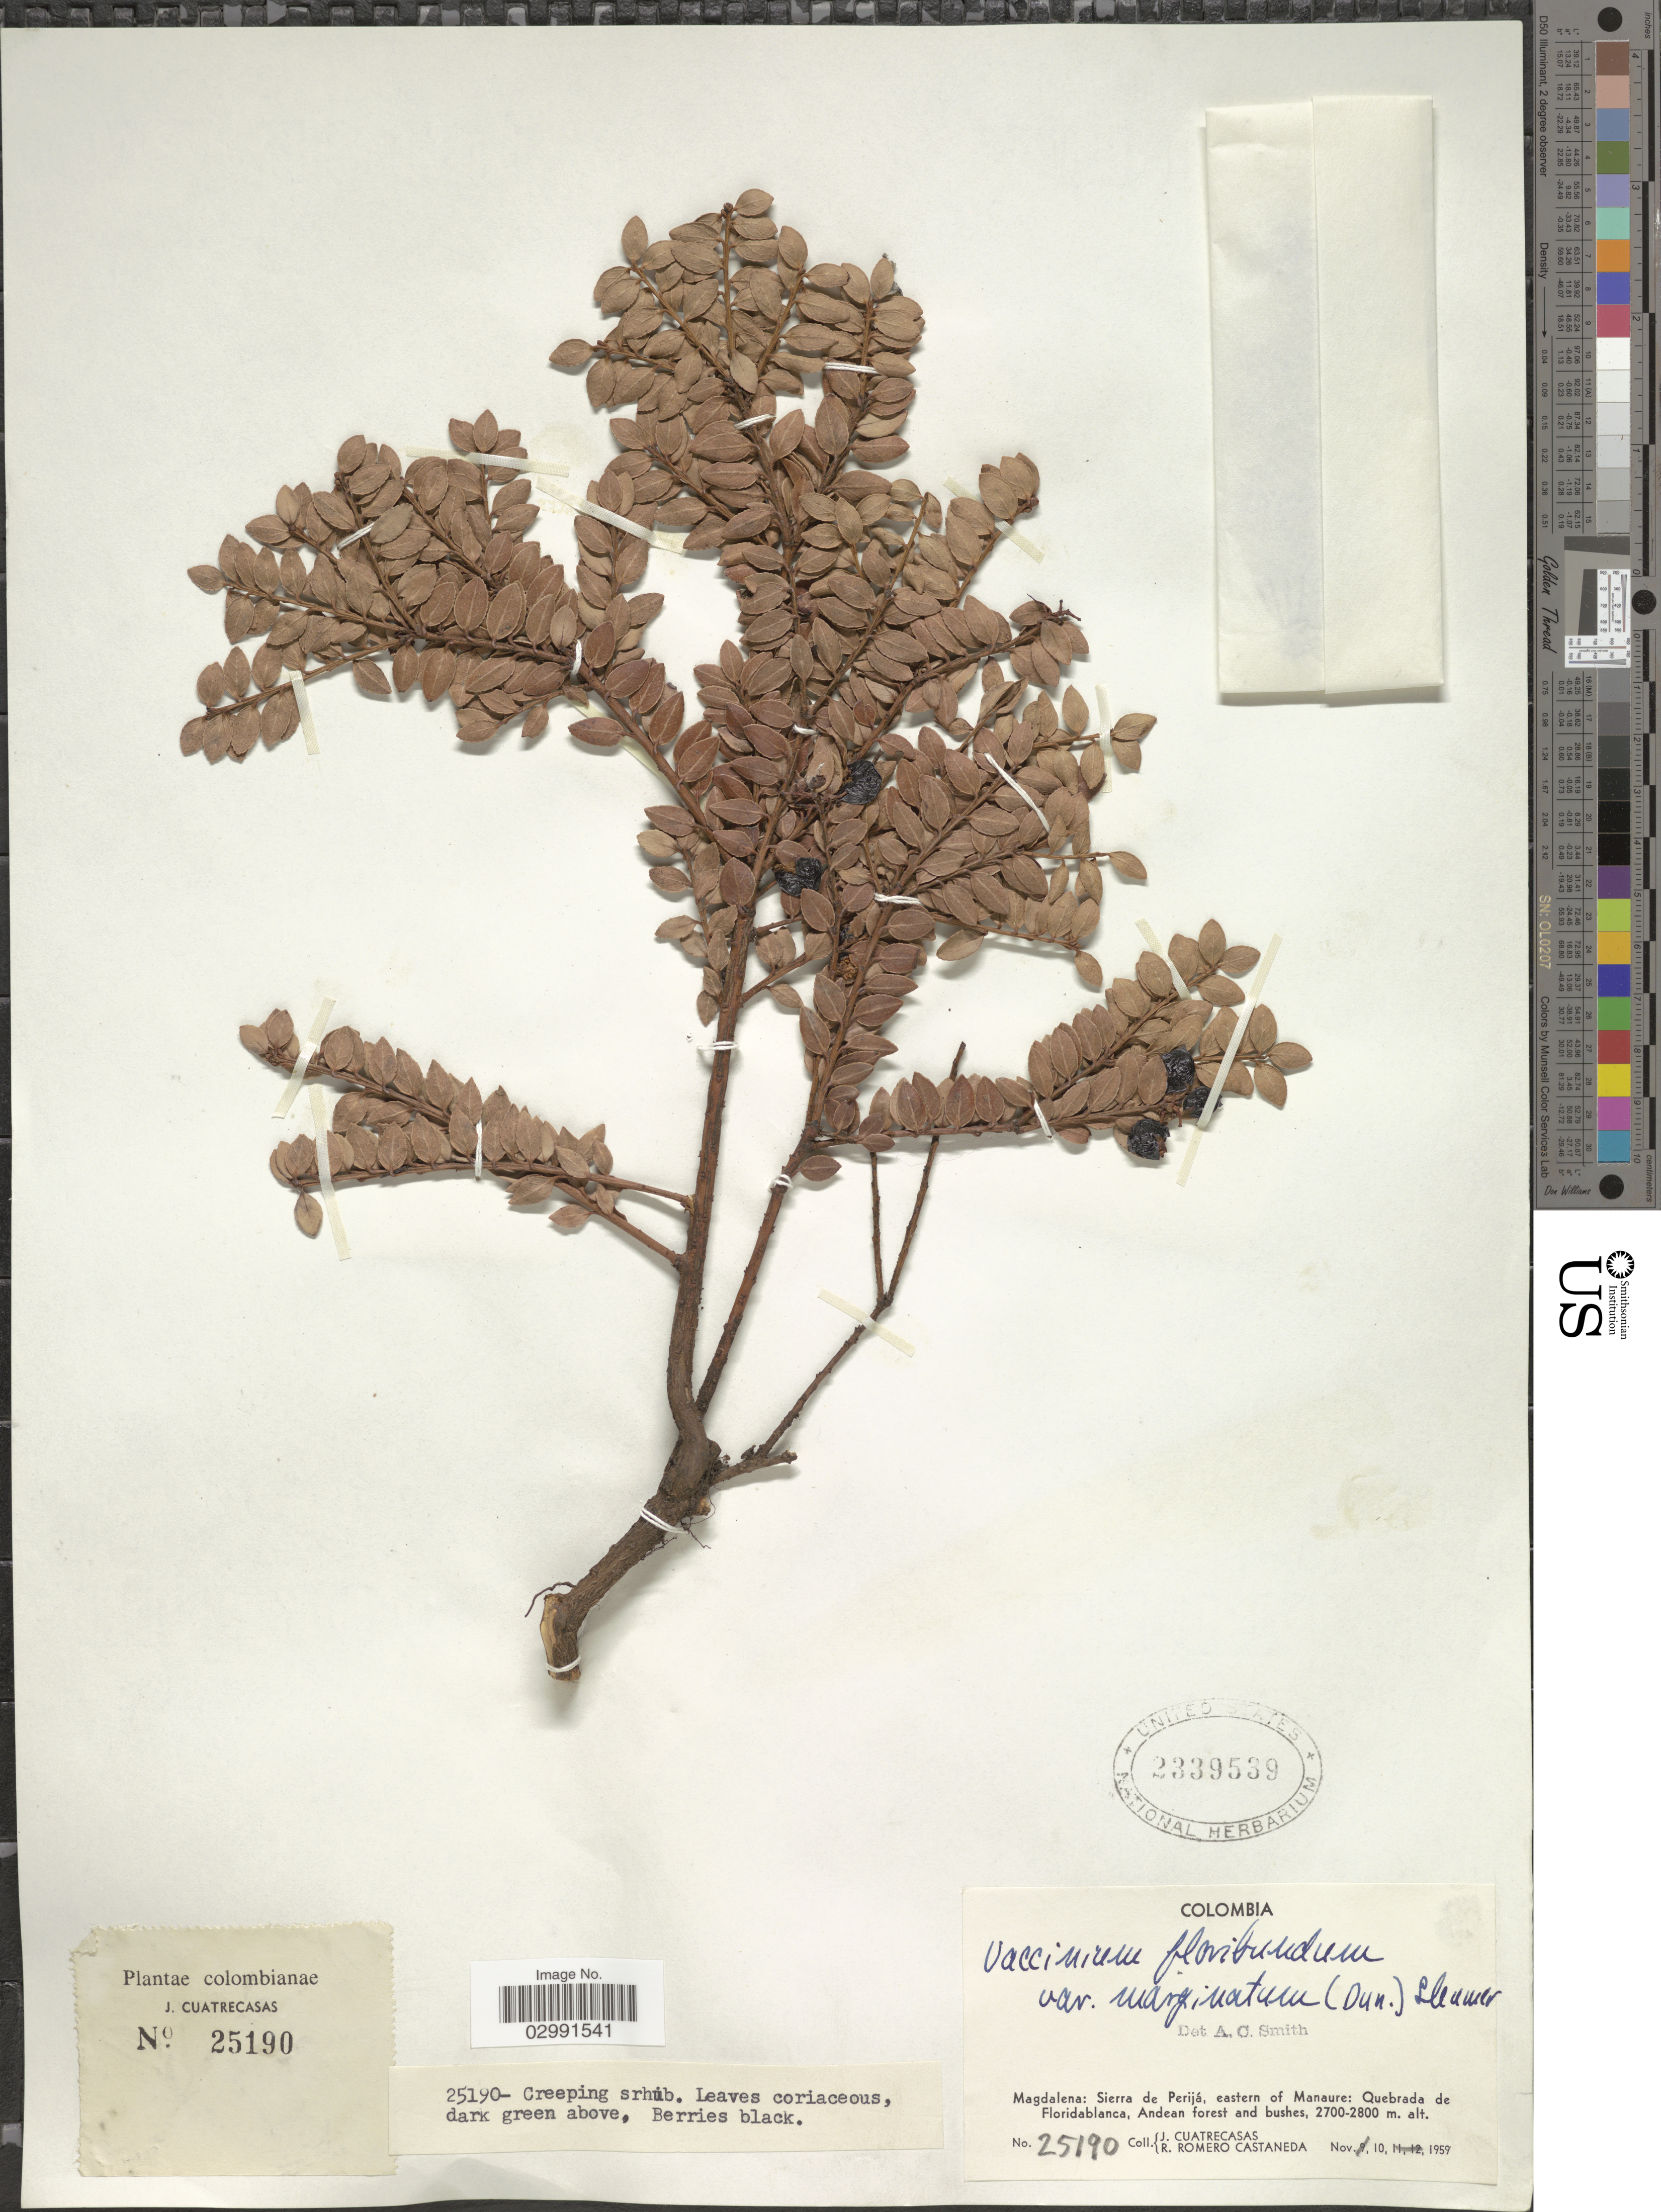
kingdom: Plantae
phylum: Tracheophyta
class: Magnoliopsida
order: Ericales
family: Ericaceae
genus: Vaccinium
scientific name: Vaccinium floribundum var. marginatum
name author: Kunth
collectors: J. Cuatrecasas & R. Romero Castañeda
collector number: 25190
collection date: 1959-11-10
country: Colombia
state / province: Magdalena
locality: Sierra de Perijá, eastern of Manaure: Quebrada de Floridablanca, Andrean forest and bushes.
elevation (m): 2700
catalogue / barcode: US 2339539